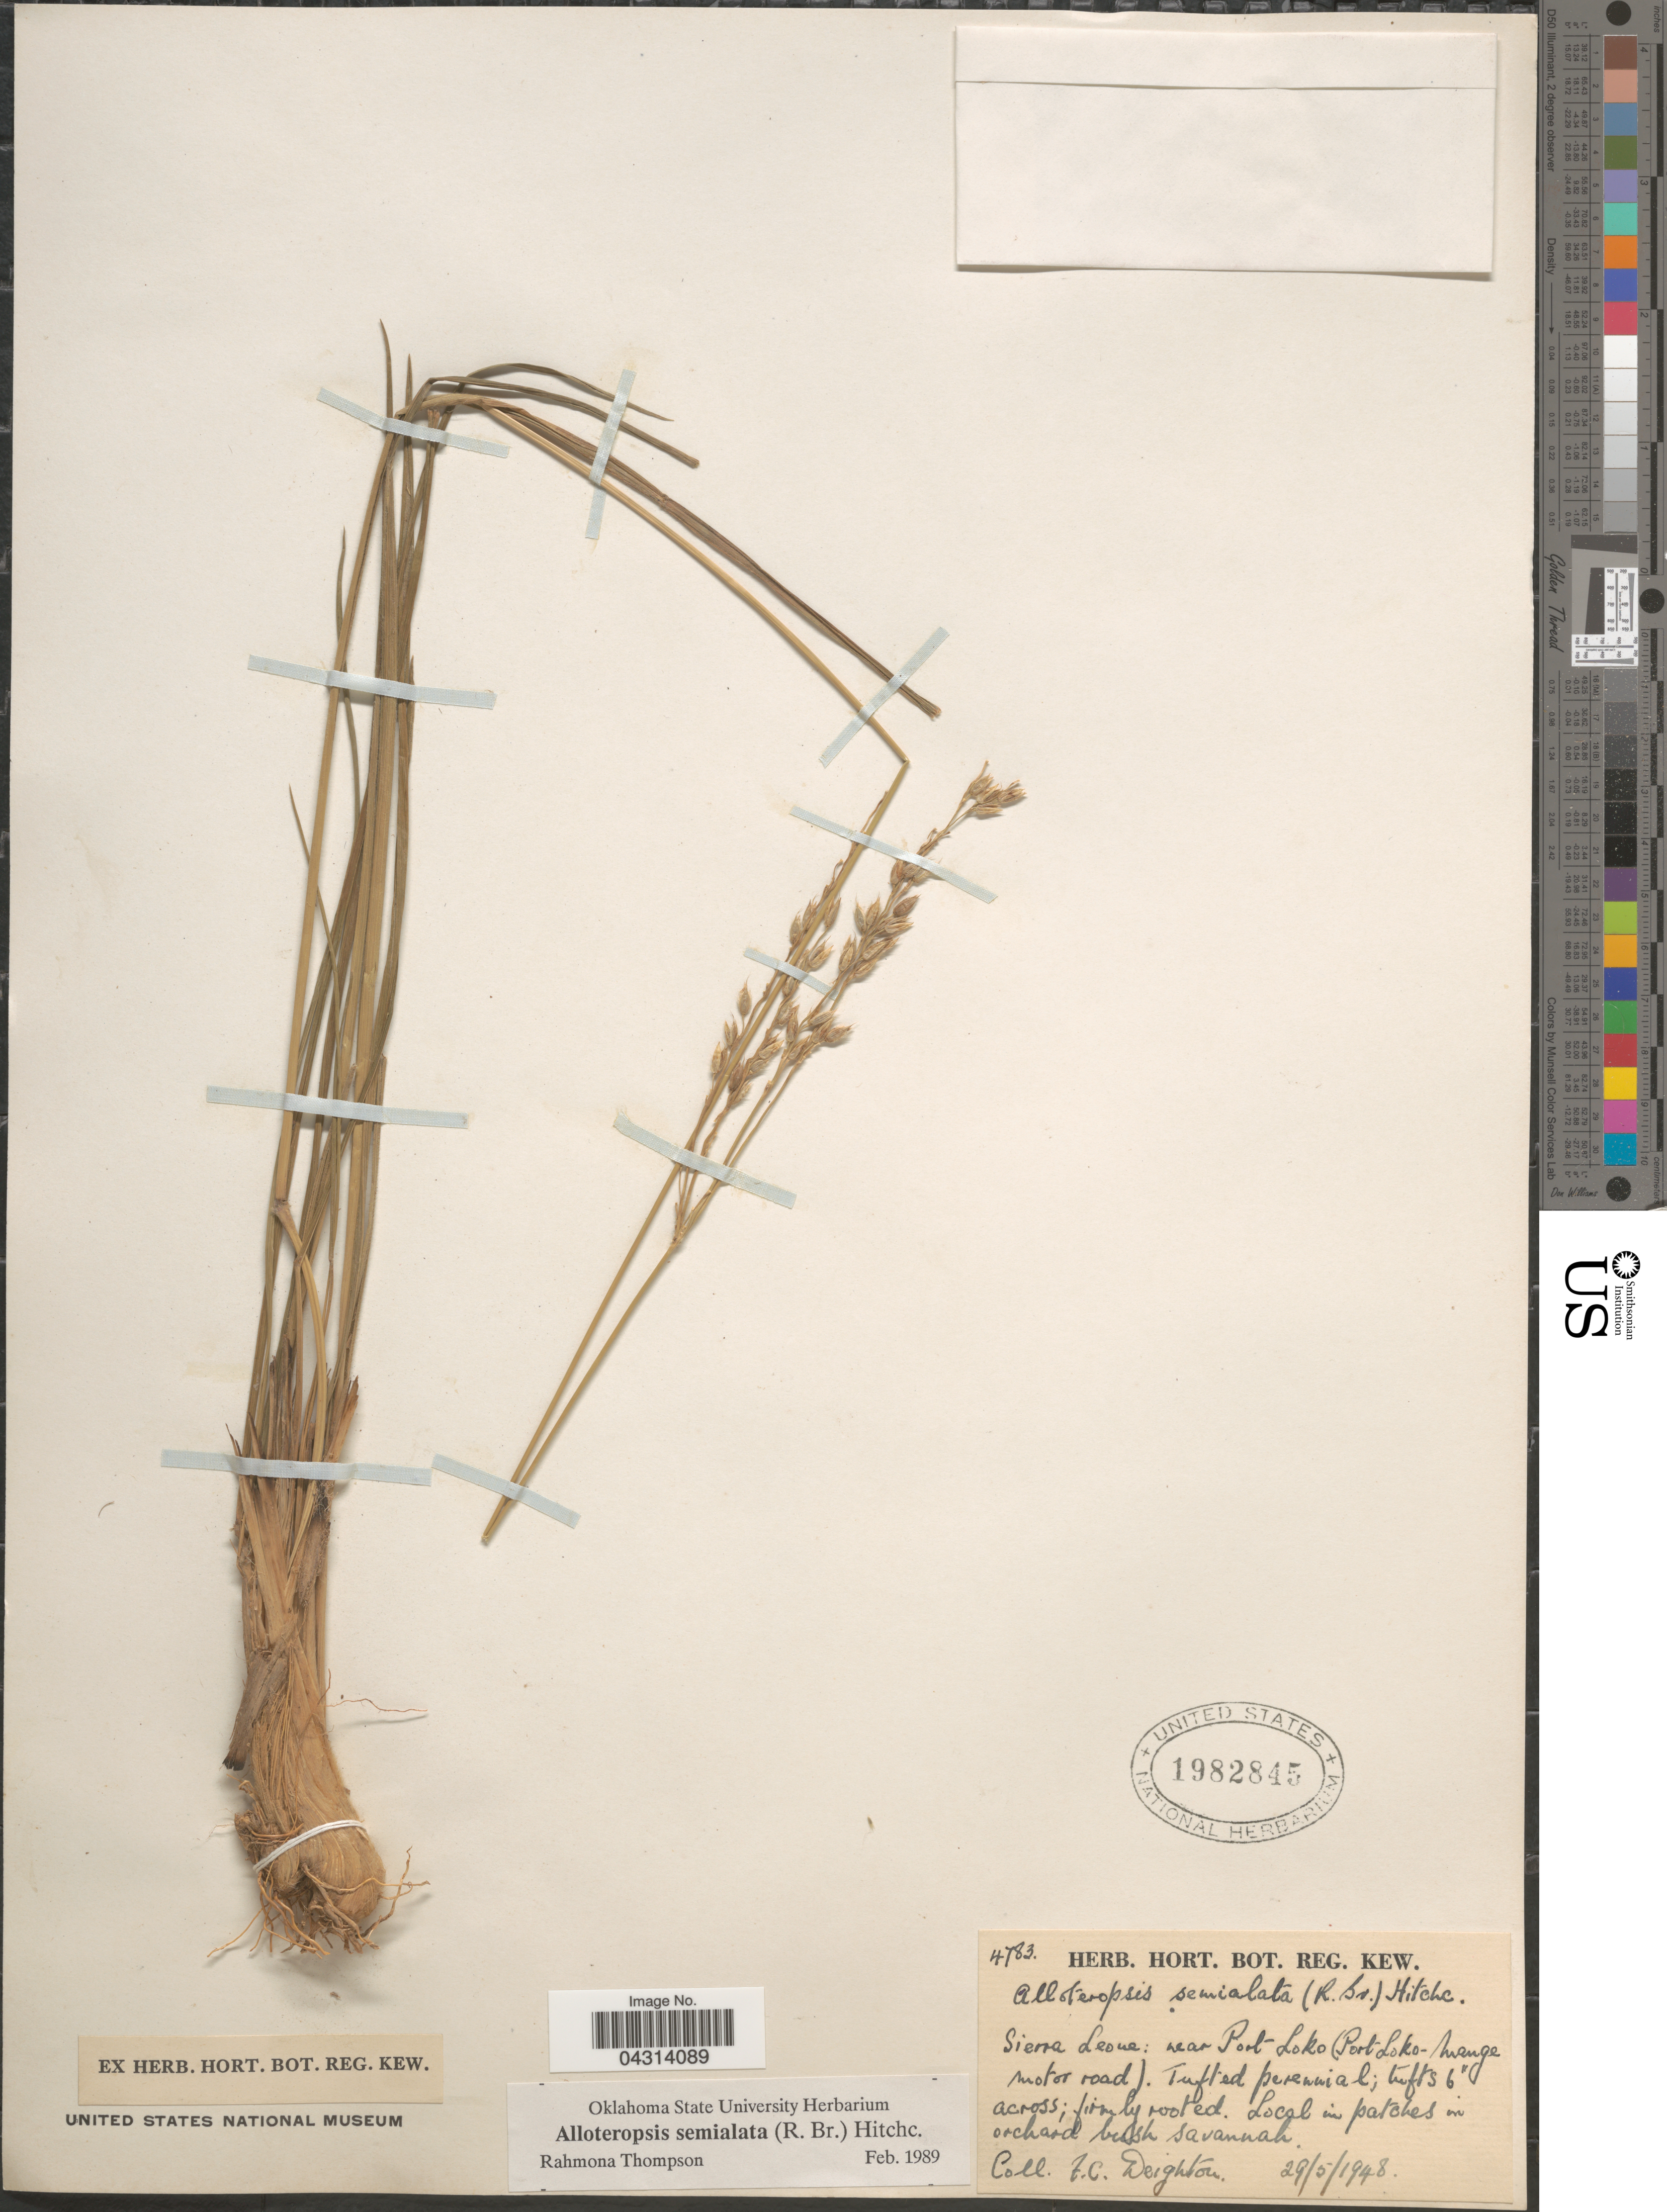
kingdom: Plantae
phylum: Tracheophyta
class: Liliopsida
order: Poales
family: Poaceae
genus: Alloteropsis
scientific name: Alloteropsis semialata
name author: (R. Br.) Hitchc.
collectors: F. Deighton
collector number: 4783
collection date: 1948-05-29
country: Sierra Leone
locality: Sierra Leone: near Port Loko (Port Loko - Manga motor road).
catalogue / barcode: US 1982845